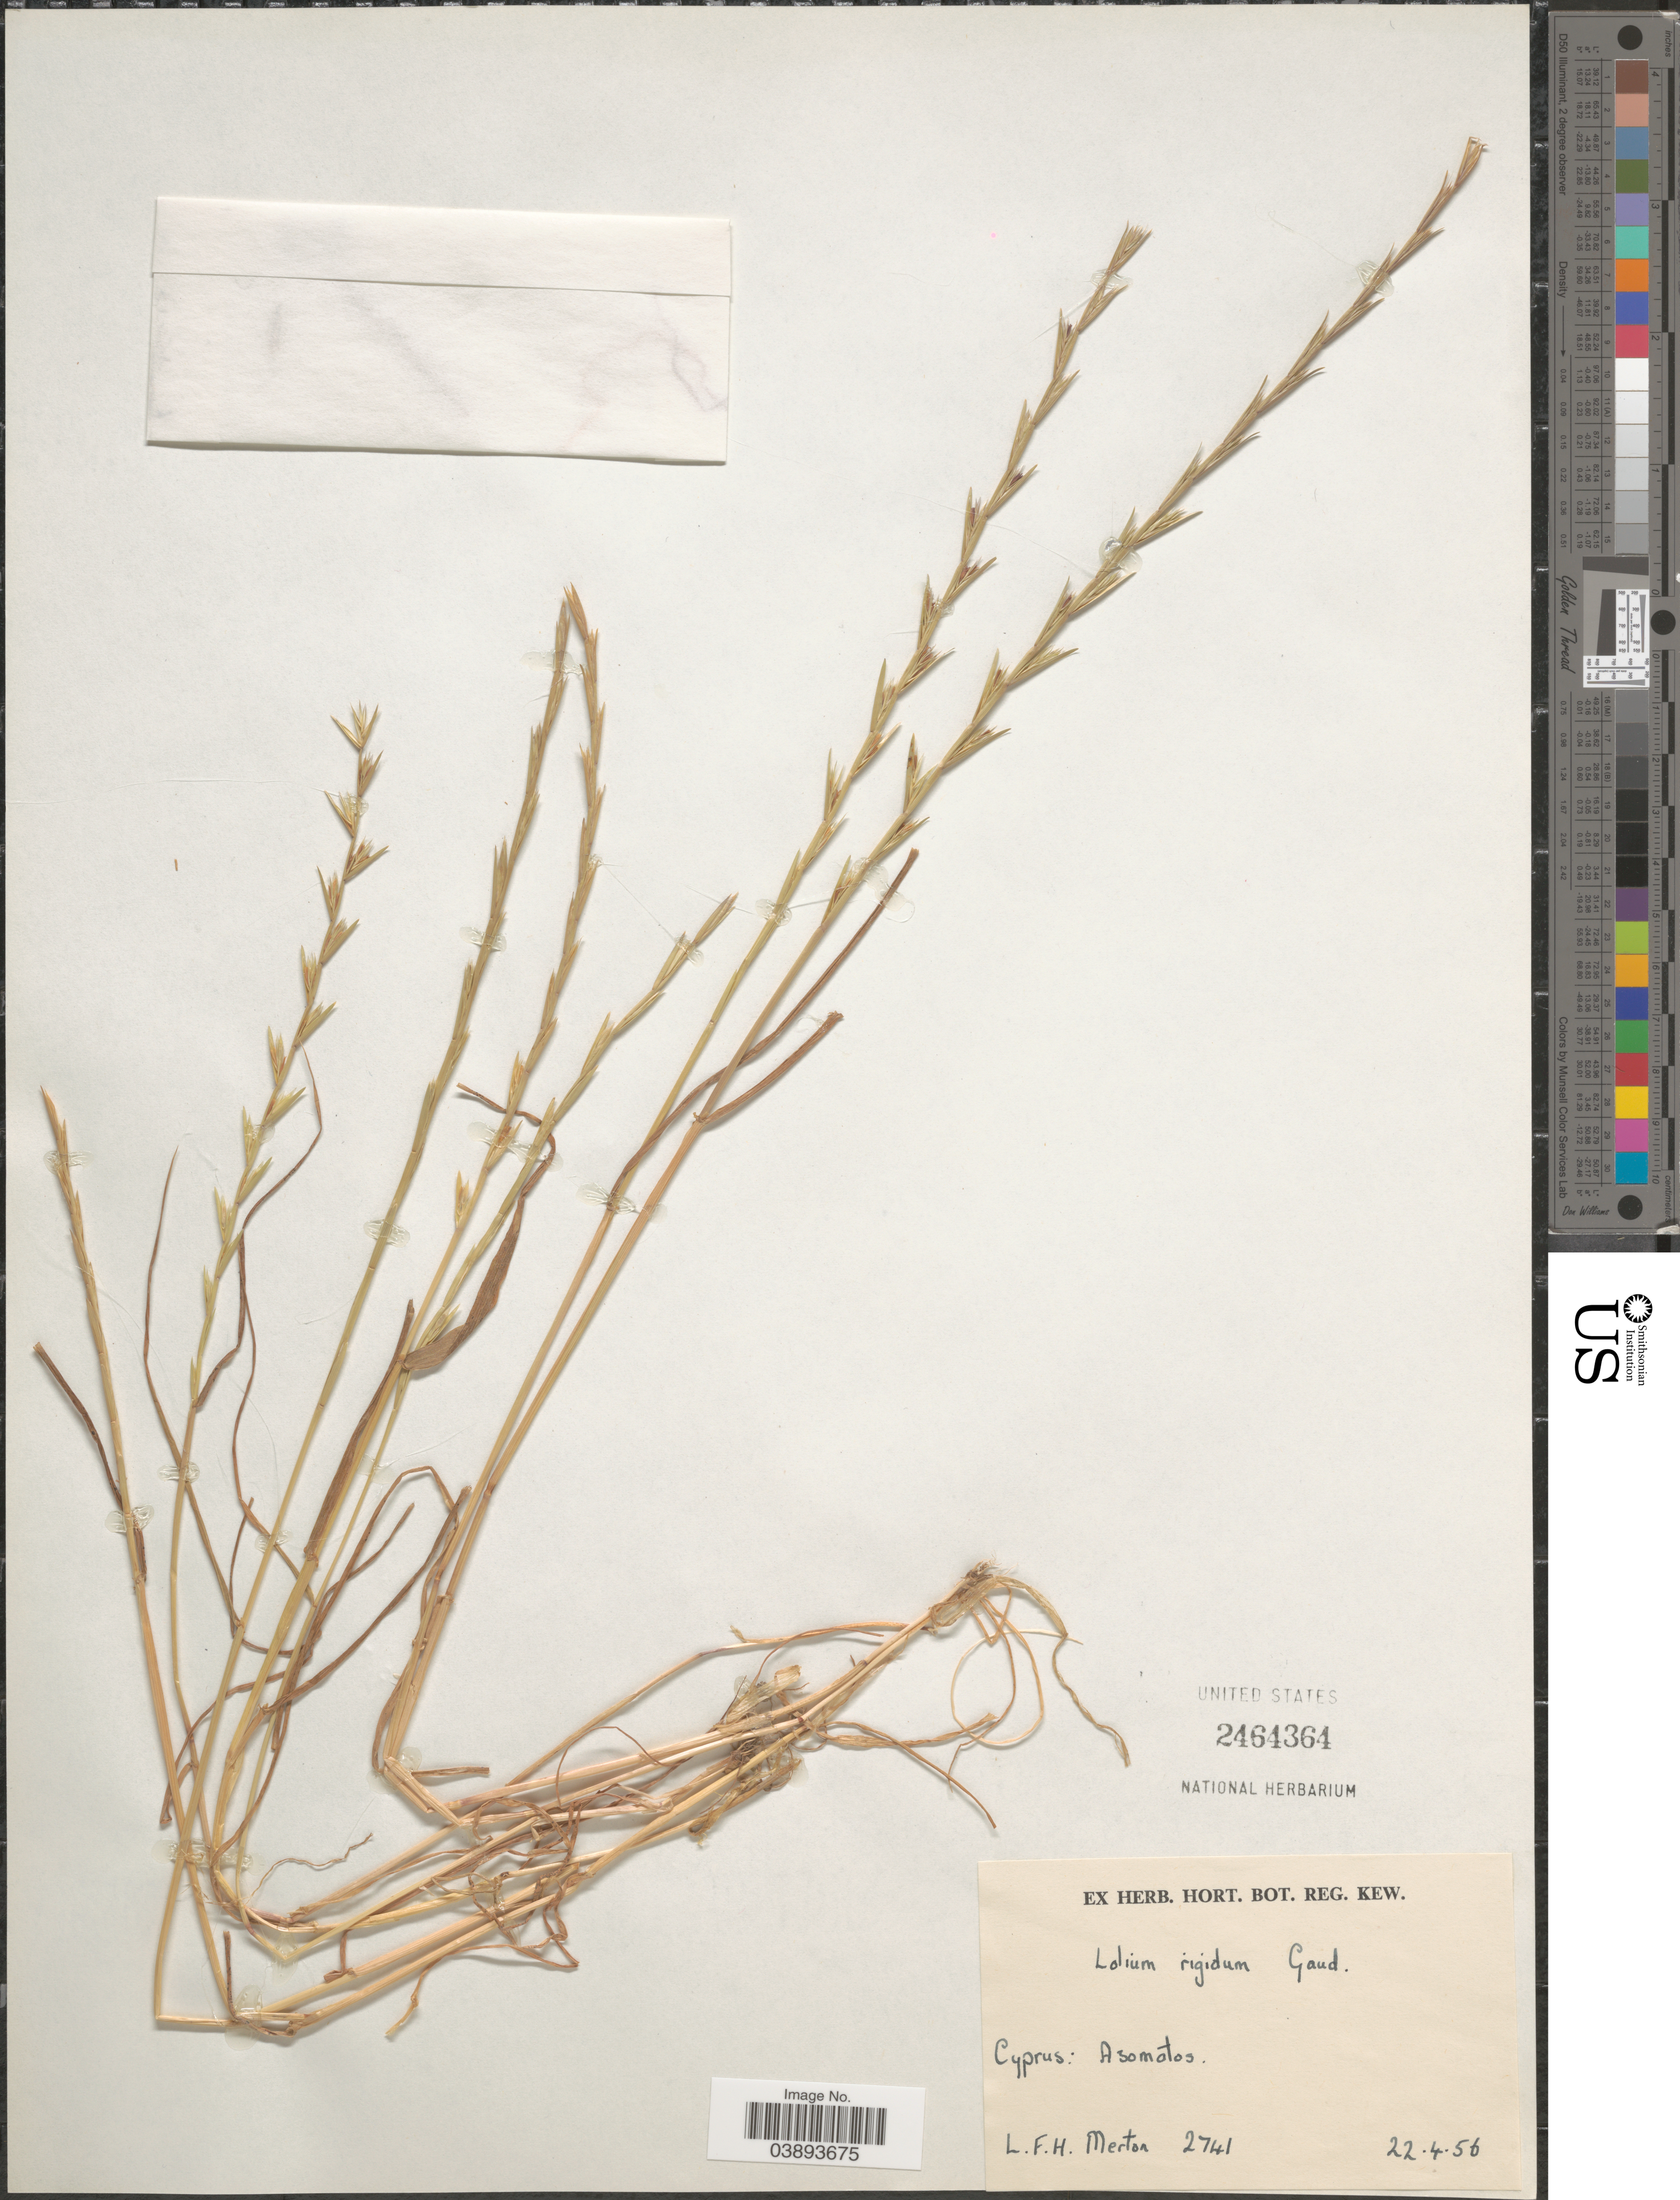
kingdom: Plantae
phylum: Tracheophyta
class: Liliopsida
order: Poales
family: Poaceae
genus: Lolium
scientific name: Lolium rigidum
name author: Gaudin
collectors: L. Merton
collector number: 2741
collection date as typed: Transcribed d/m/y: 22/4/56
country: Cyprus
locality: Asomatos.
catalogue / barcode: US 2464364